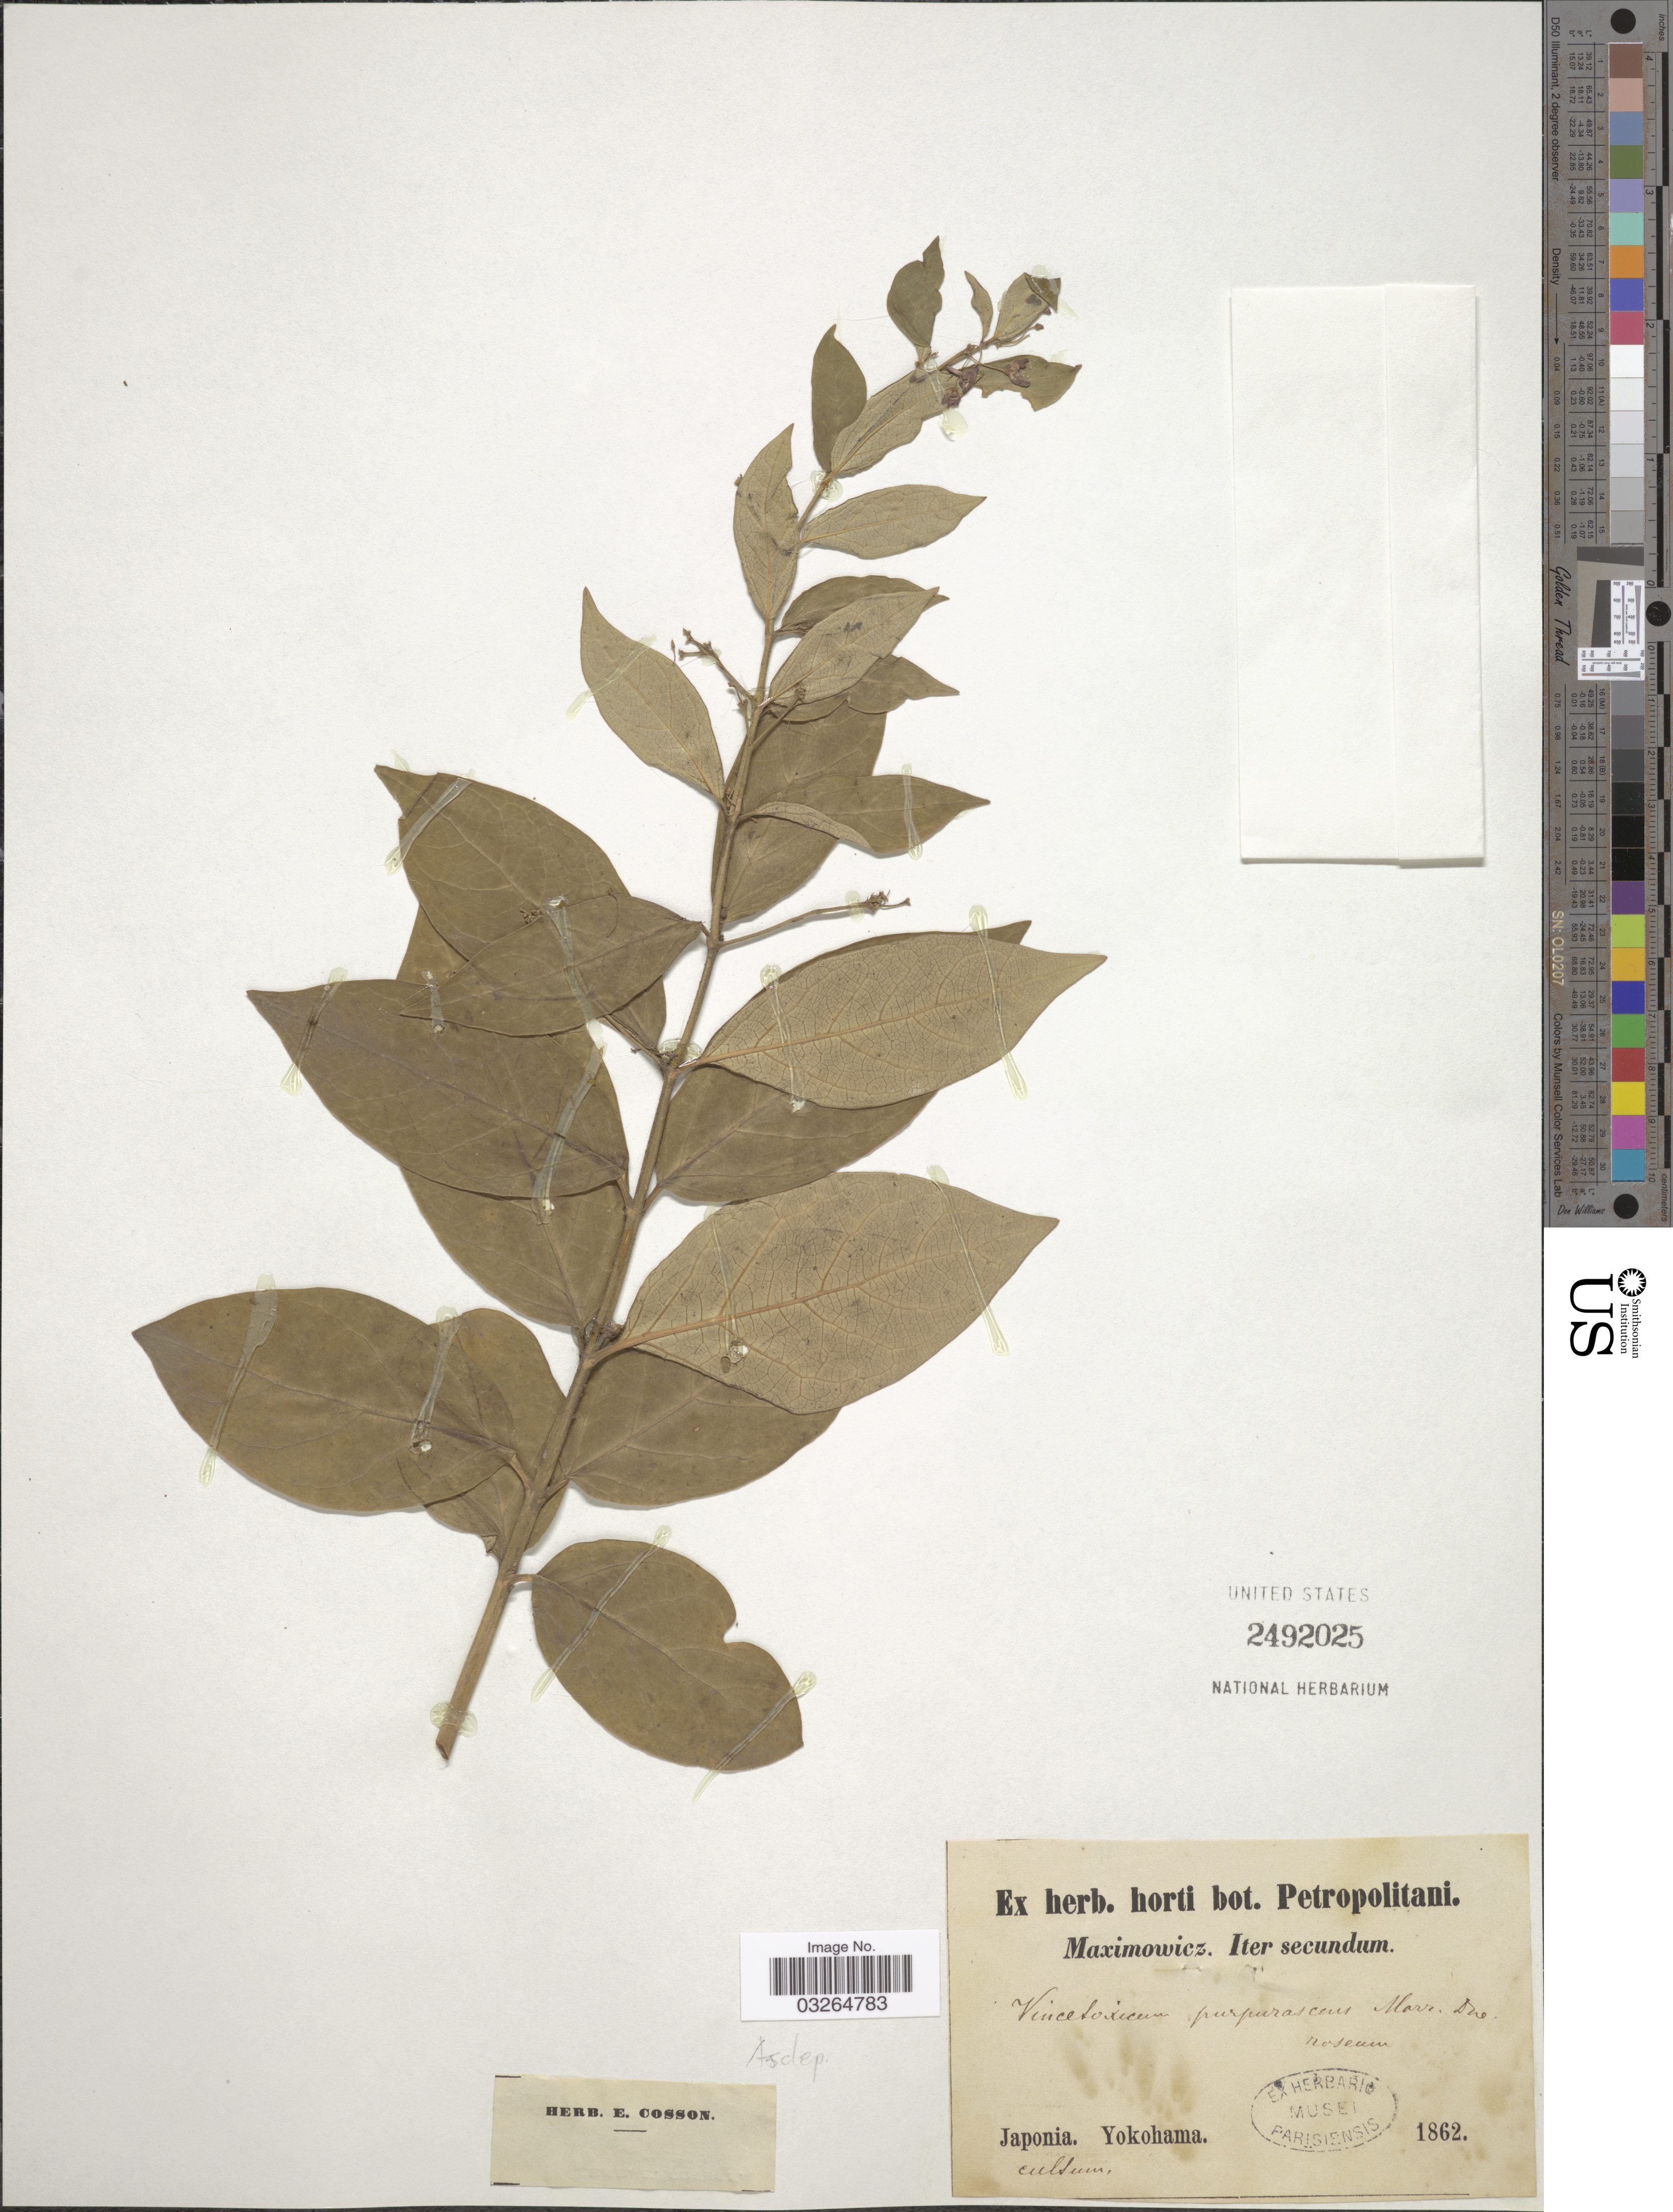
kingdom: Plantae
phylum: Tracheophyta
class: Magnoliopsida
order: Gentianales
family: Apocynaceae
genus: Cynanchum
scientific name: Cynanchum purpurascens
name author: C. Morren & Decne.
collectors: Maximowicz, --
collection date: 1862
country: Japan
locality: Yokohama, cultum.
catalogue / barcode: US 2492025